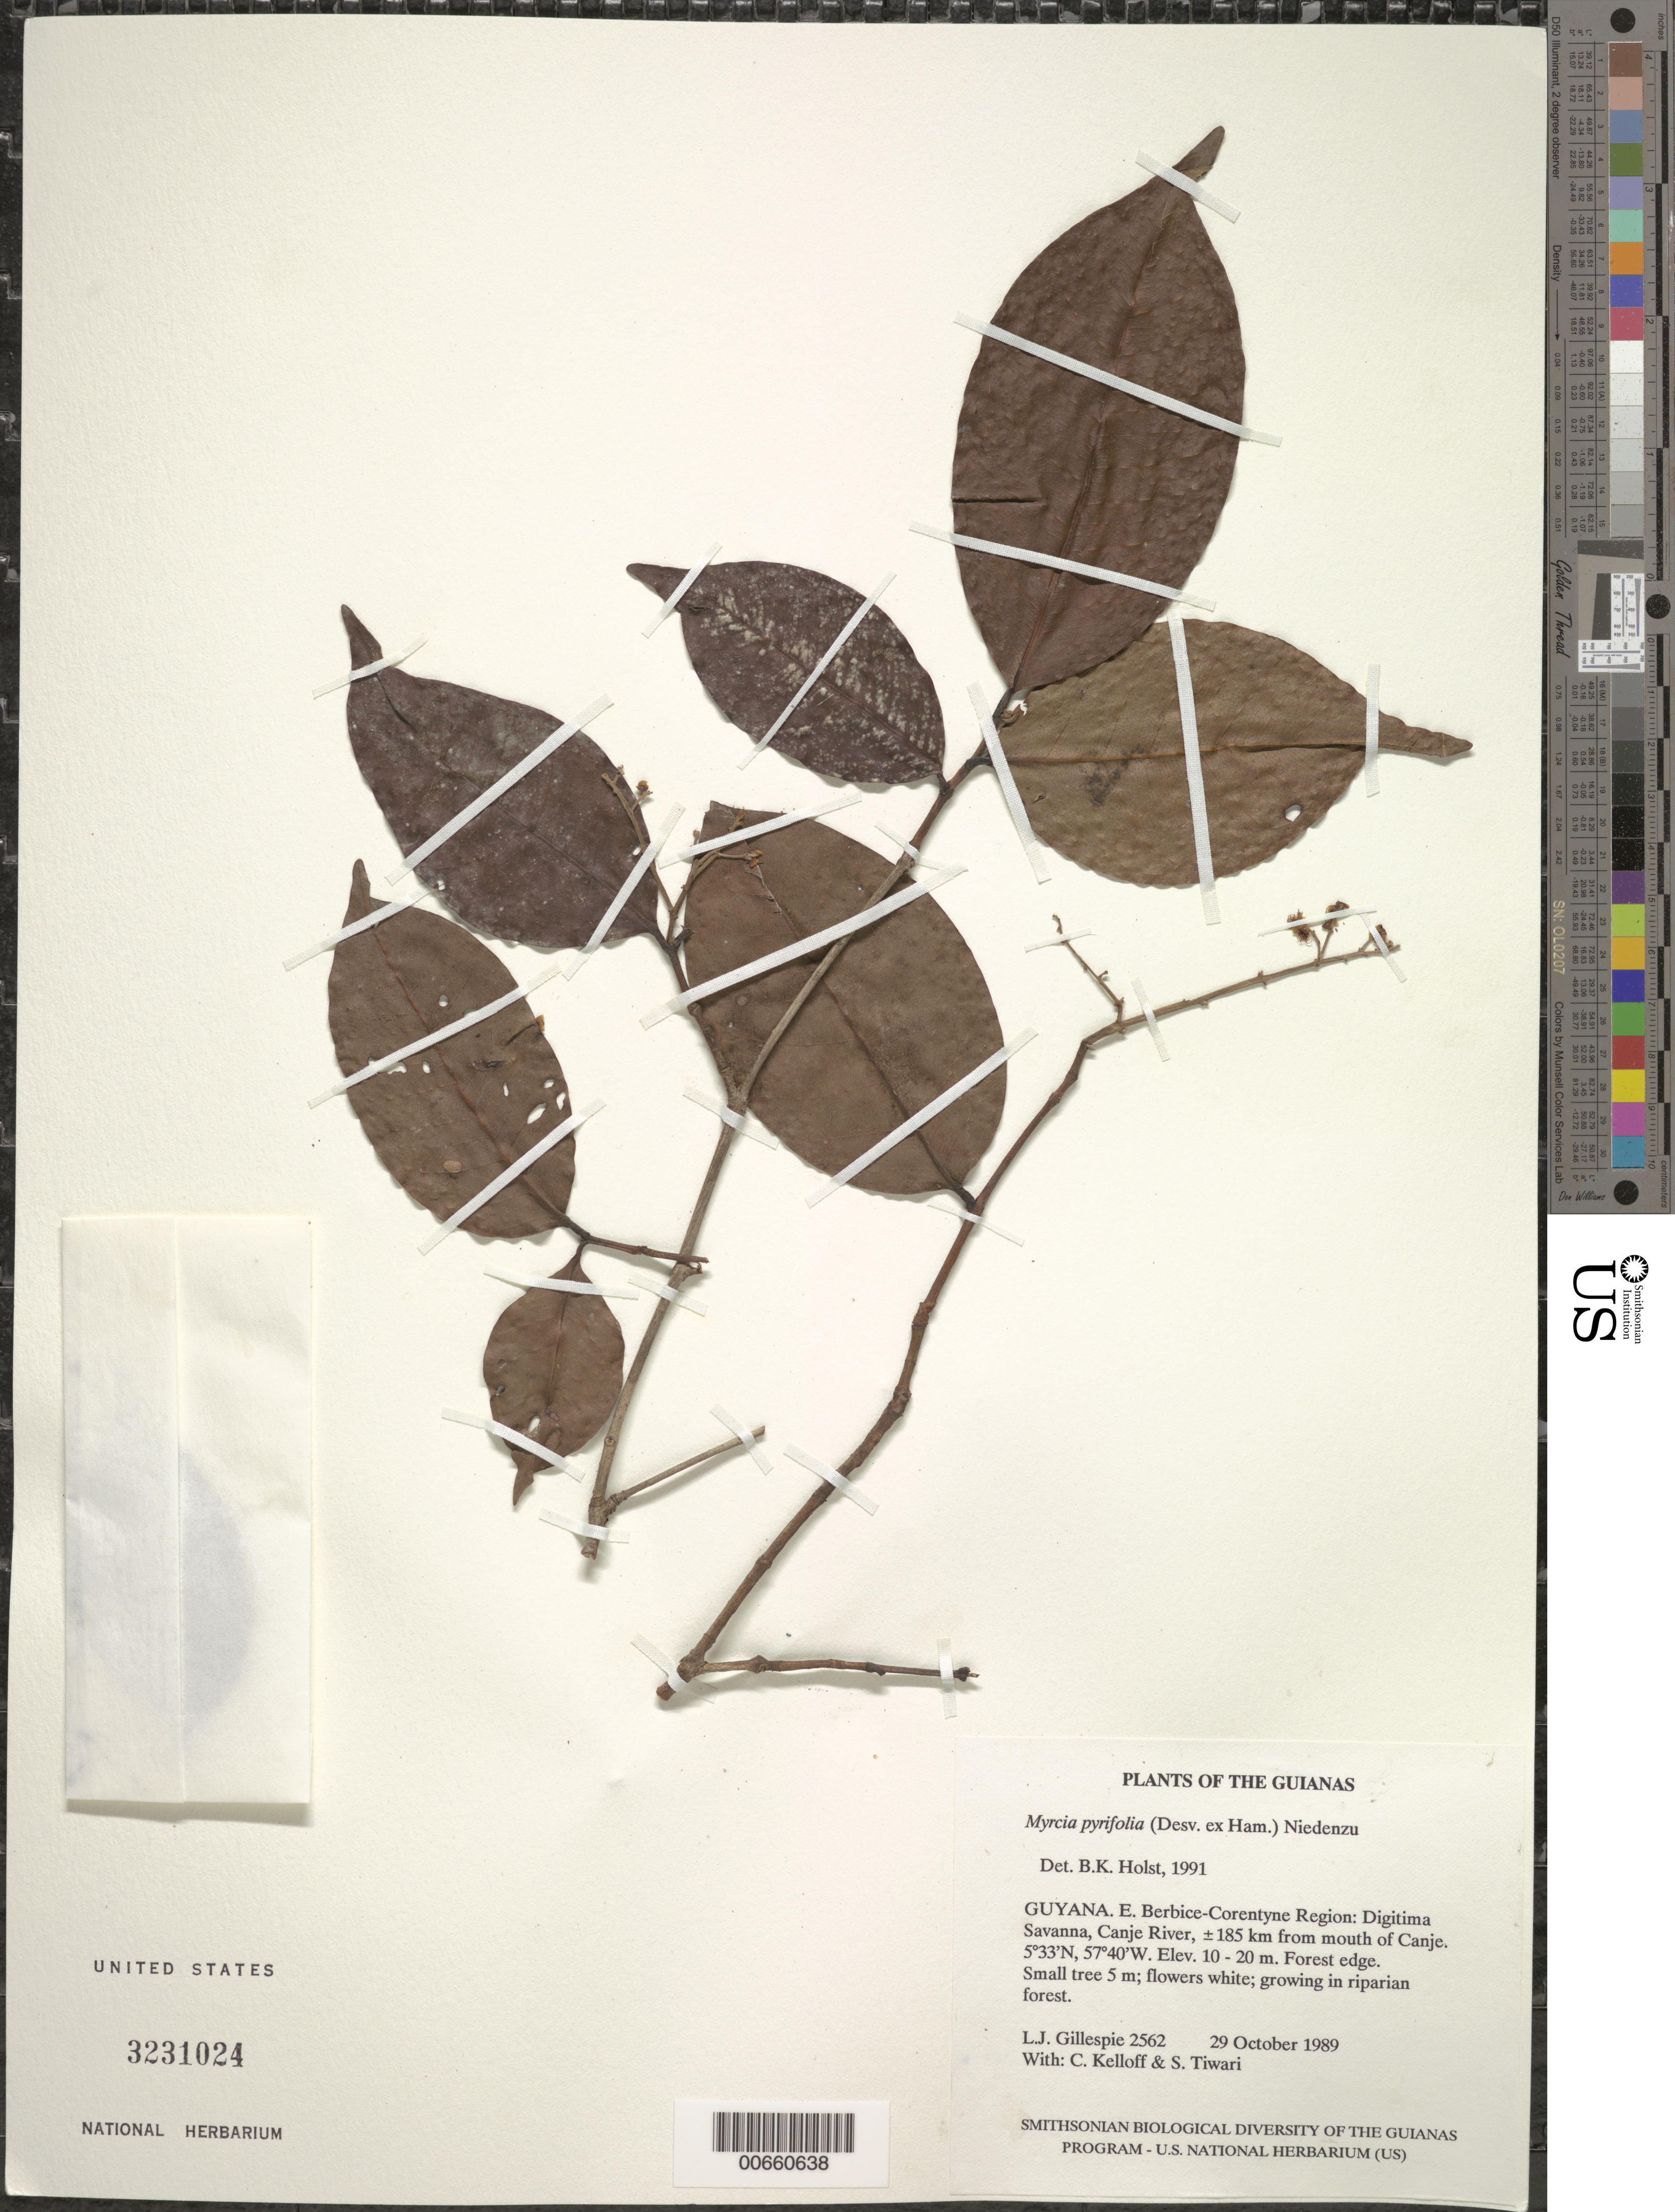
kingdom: Plantae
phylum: Tracheophyta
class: Magnoliopsida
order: Myrtales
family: Myrtaceae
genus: Myrcia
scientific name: Myrcia pyrifolia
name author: Nied.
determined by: Holst, Bruce K.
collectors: L. J. Gillespie, C. L. Kelloff & S. Tiwari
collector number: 2562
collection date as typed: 30 October 1989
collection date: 1989-10-30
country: Guyana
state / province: E. Berbice-Corentyne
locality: Digitima Savanna, Canje River, ±185 km from mouth of Canje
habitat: Forest edge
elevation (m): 10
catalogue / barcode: US 3231024